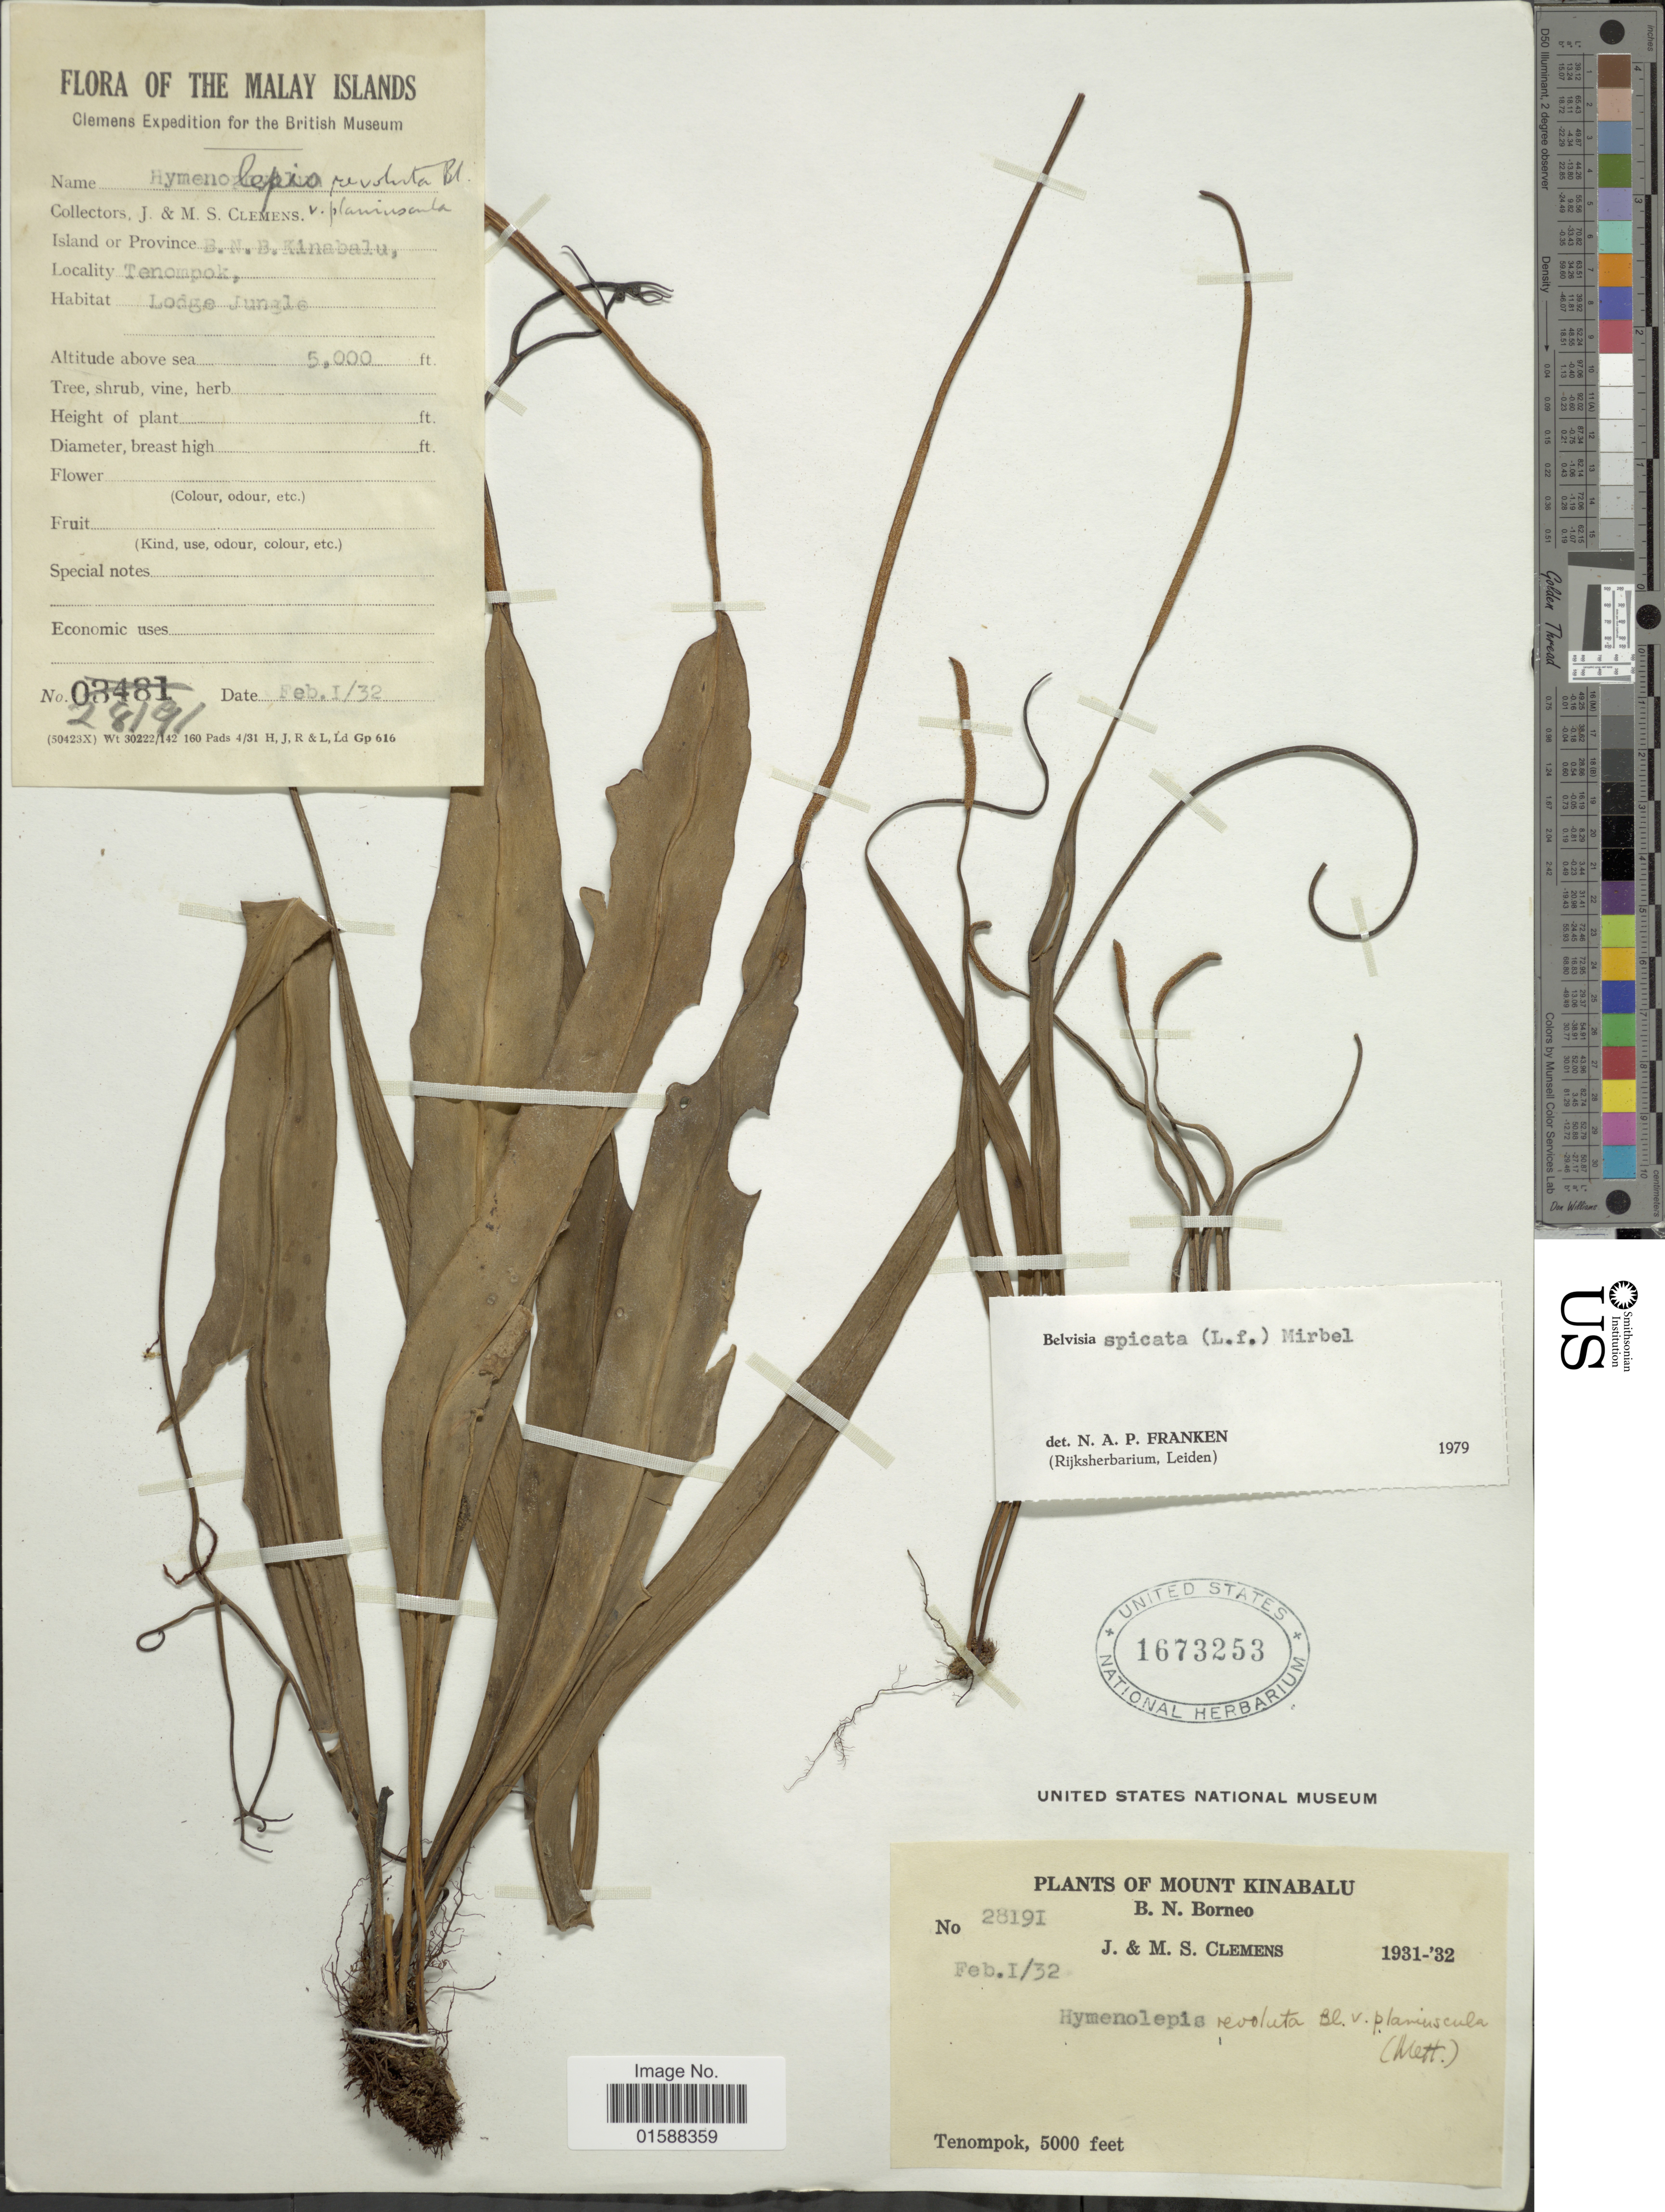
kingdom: Plantae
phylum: Tracheophyta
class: Polypodiopsida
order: Polypodiales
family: Polypodiaceae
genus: Lepisorus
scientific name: Lepisorus spicatus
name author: (L. f.) Li S. Wang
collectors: J. Clemens & M. S. Clemens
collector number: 28191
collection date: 1932-02-01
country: Malaysia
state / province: Sabah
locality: Malay Islands. B. N. Borneo. Mount Kinabalu, Tenompok, Lodge Jungle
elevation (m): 1524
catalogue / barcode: US 1673253